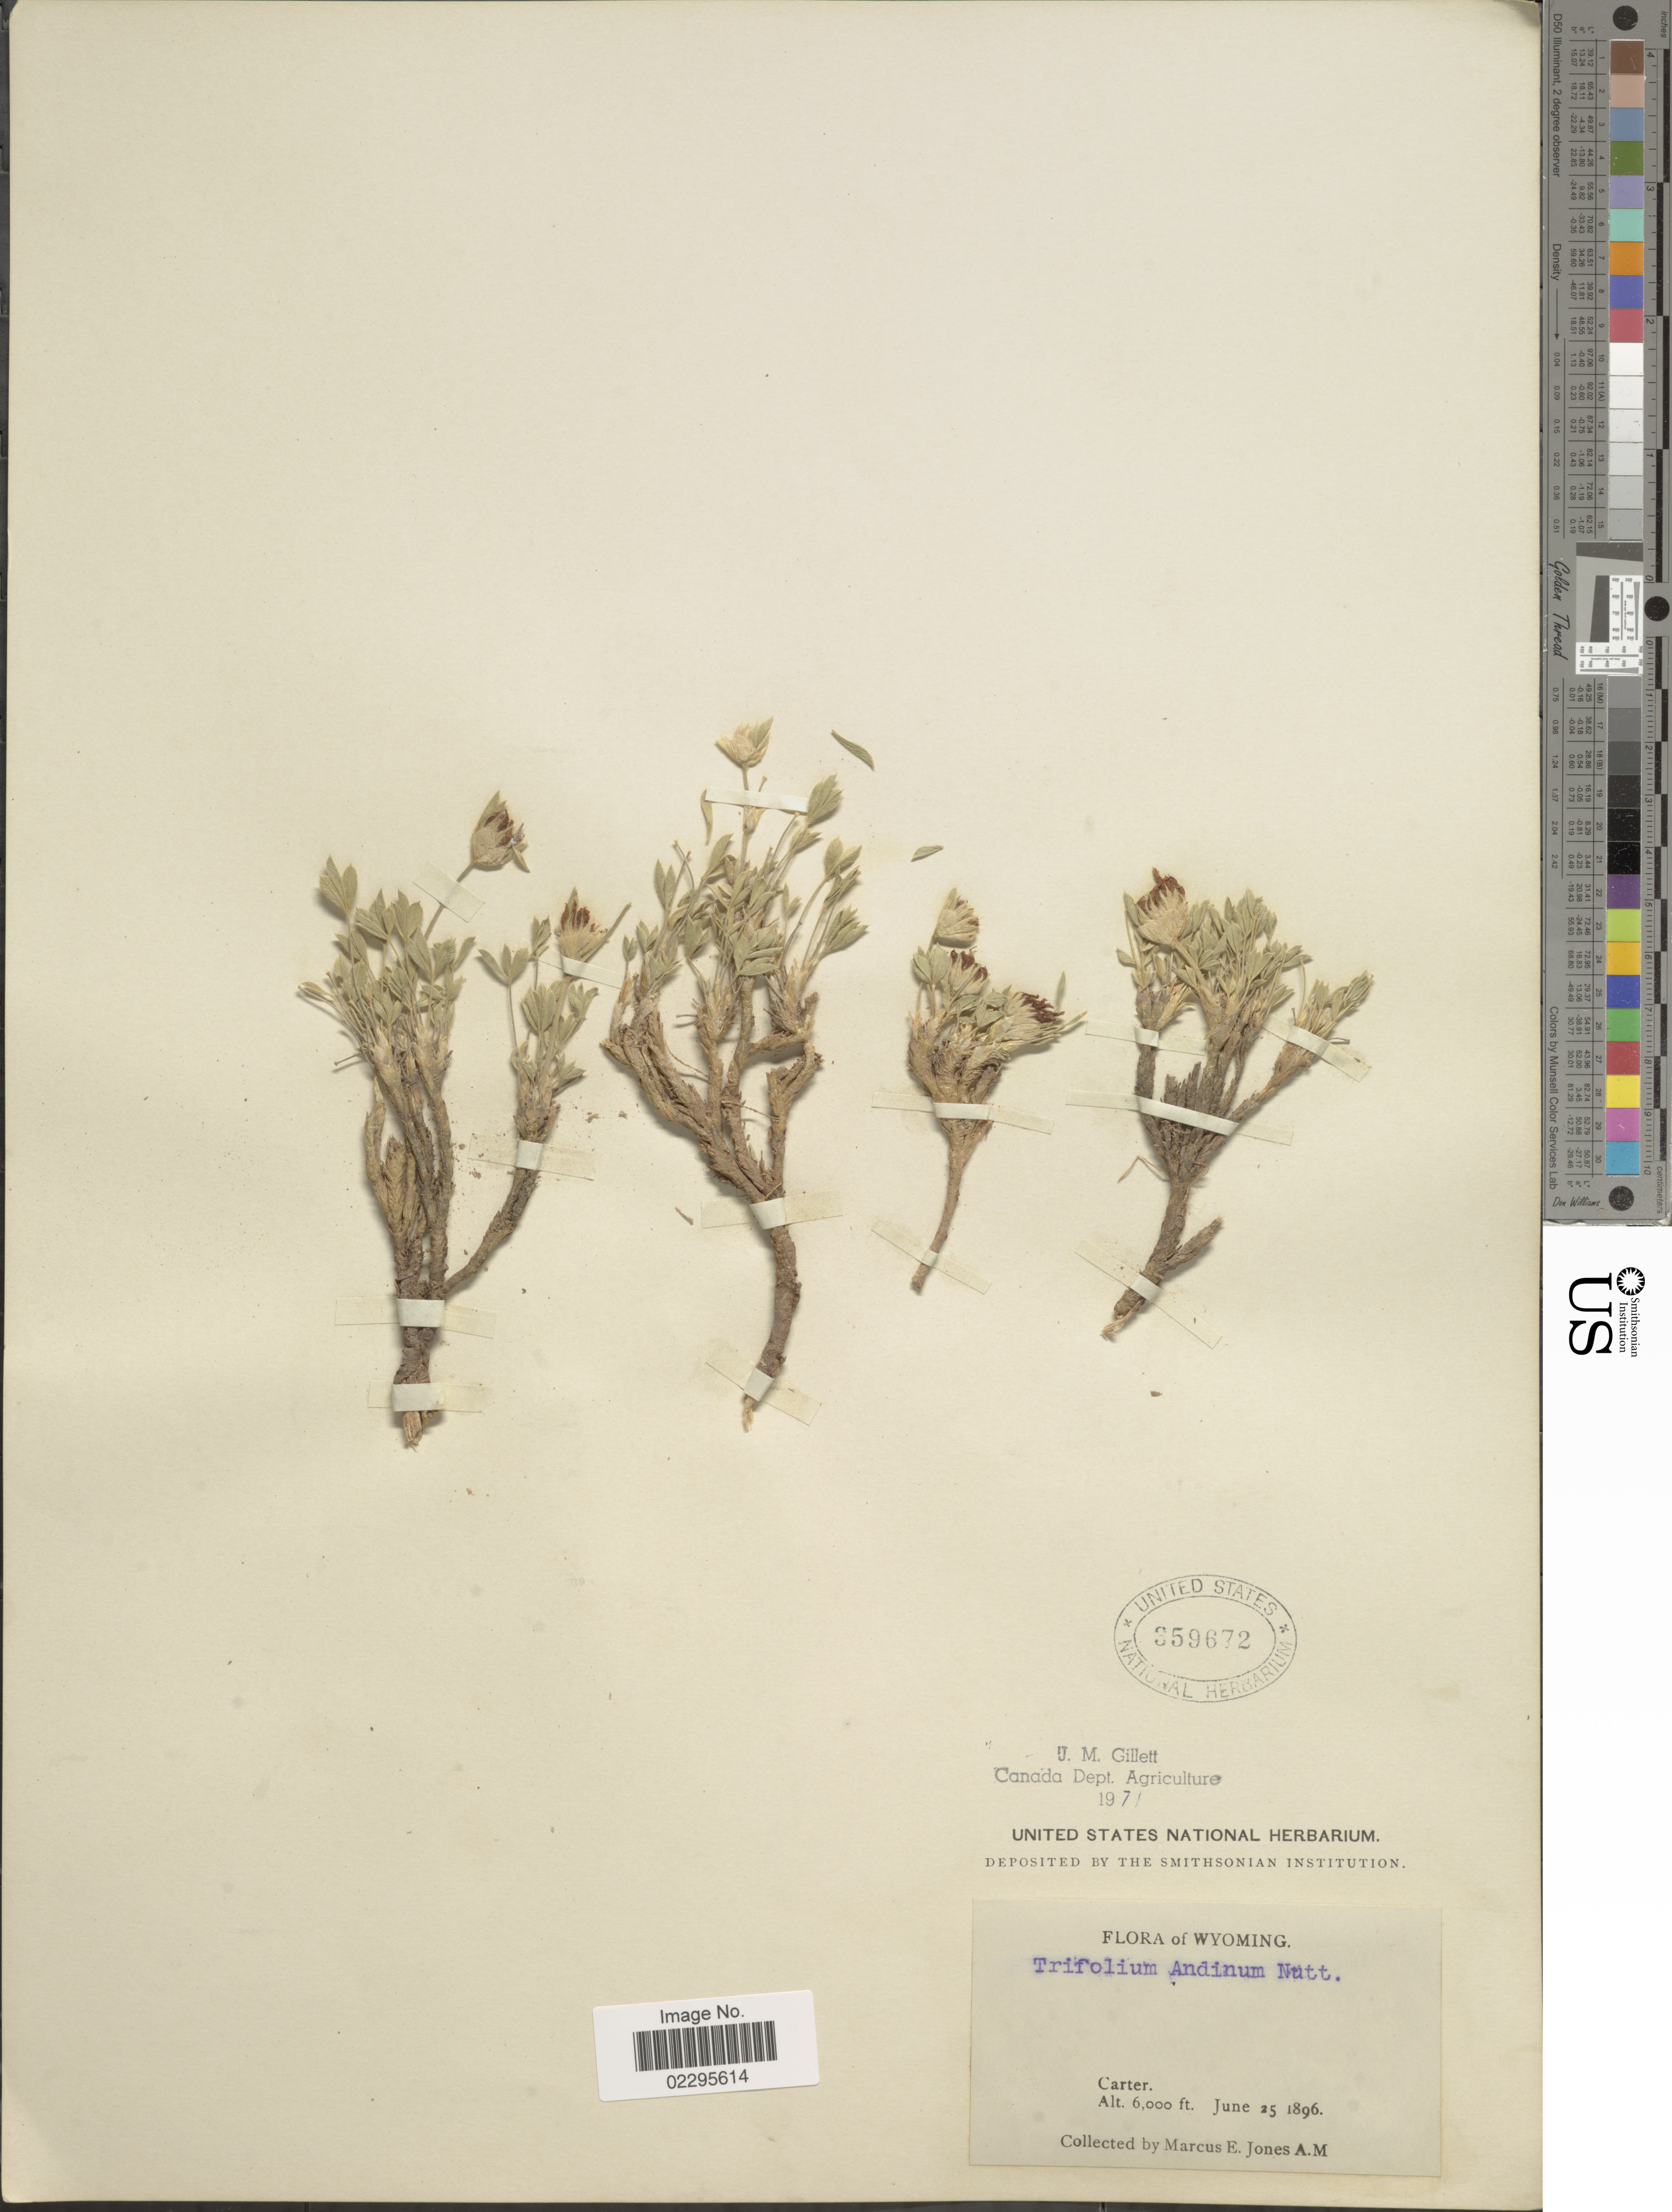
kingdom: Plantae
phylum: Tracheophyta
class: Magnoliopsida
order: Fabales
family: Fabaceae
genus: Trifolium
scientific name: Trifolium andinum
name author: Nutt.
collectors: M. E. Jones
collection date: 1896-06-25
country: United States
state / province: Wyoming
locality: Carter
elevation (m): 1829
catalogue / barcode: US 359672